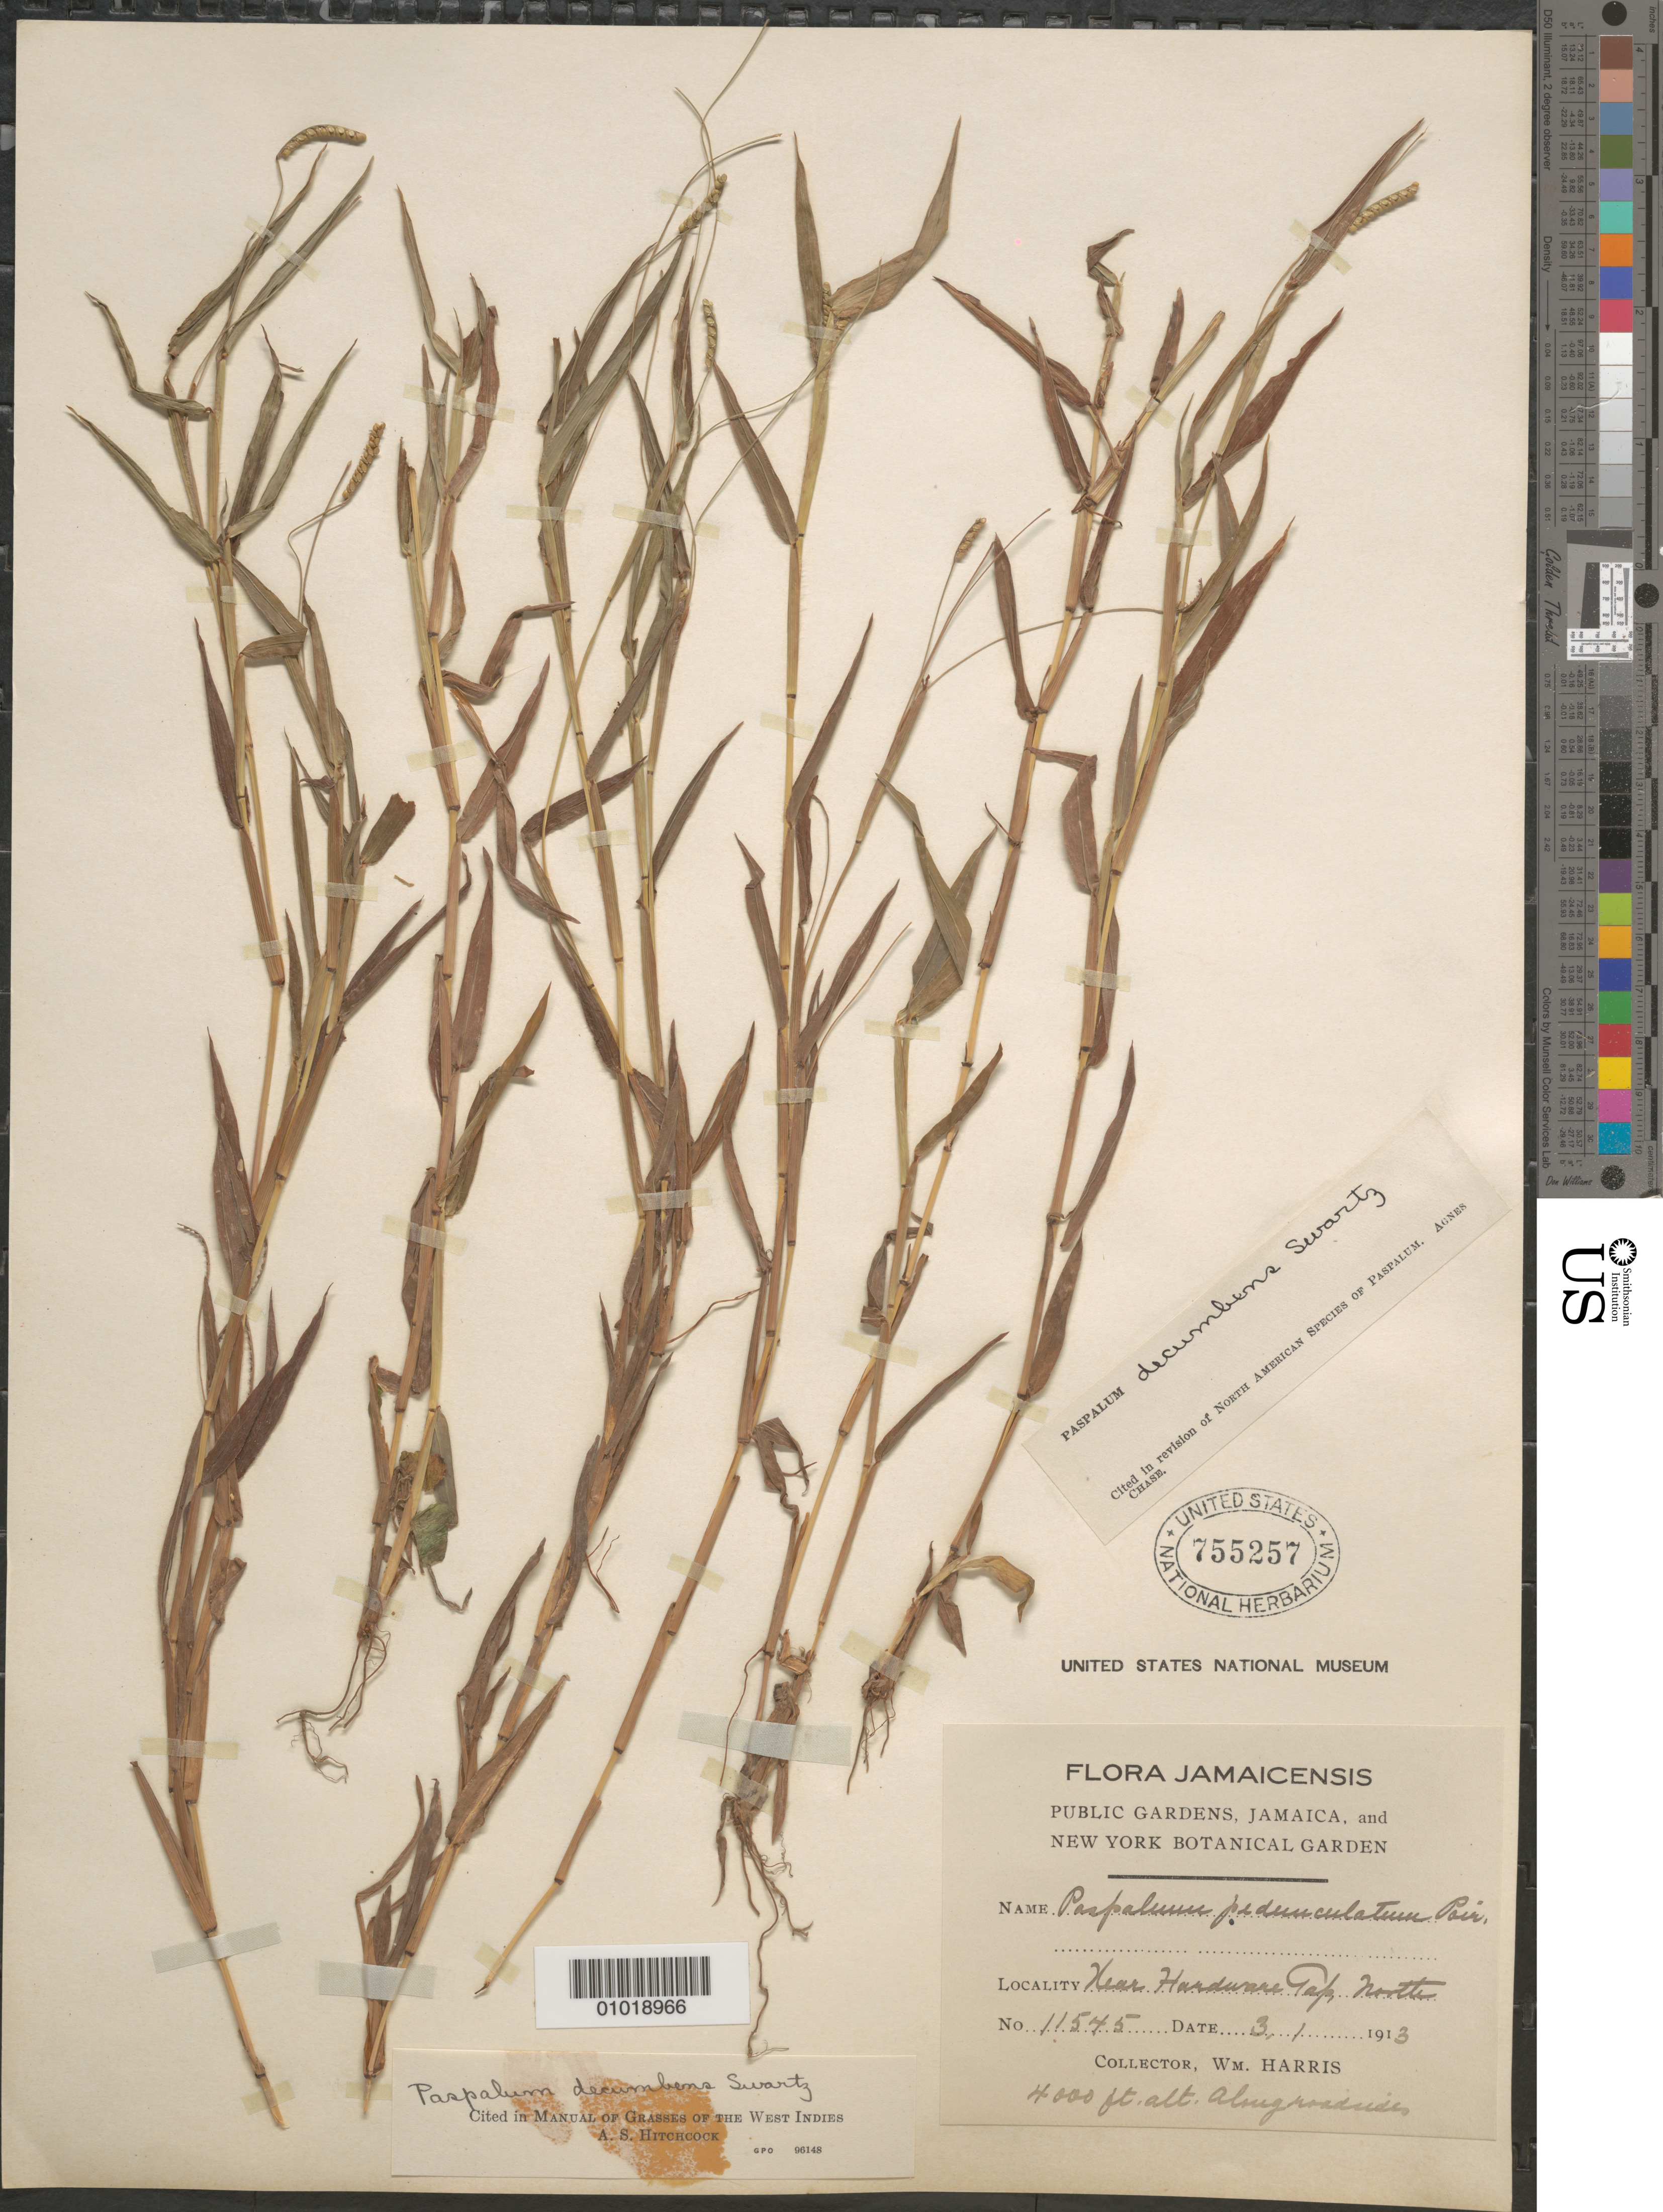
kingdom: Plantae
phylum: Tracheophyta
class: Liliopsida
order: Poales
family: Poaceae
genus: Paspalum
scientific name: Paspalum decumbens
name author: Sw.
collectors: W. Harris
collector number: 11545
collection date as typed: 03 Jan 1913 or 01 Mar 1913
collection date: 1913-01-03 or 1913-03-01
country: Jamaica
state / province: Saint Andrew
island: Jamaica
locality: Near Hardwar Gap, N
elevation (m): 1219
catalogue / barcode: US 755257